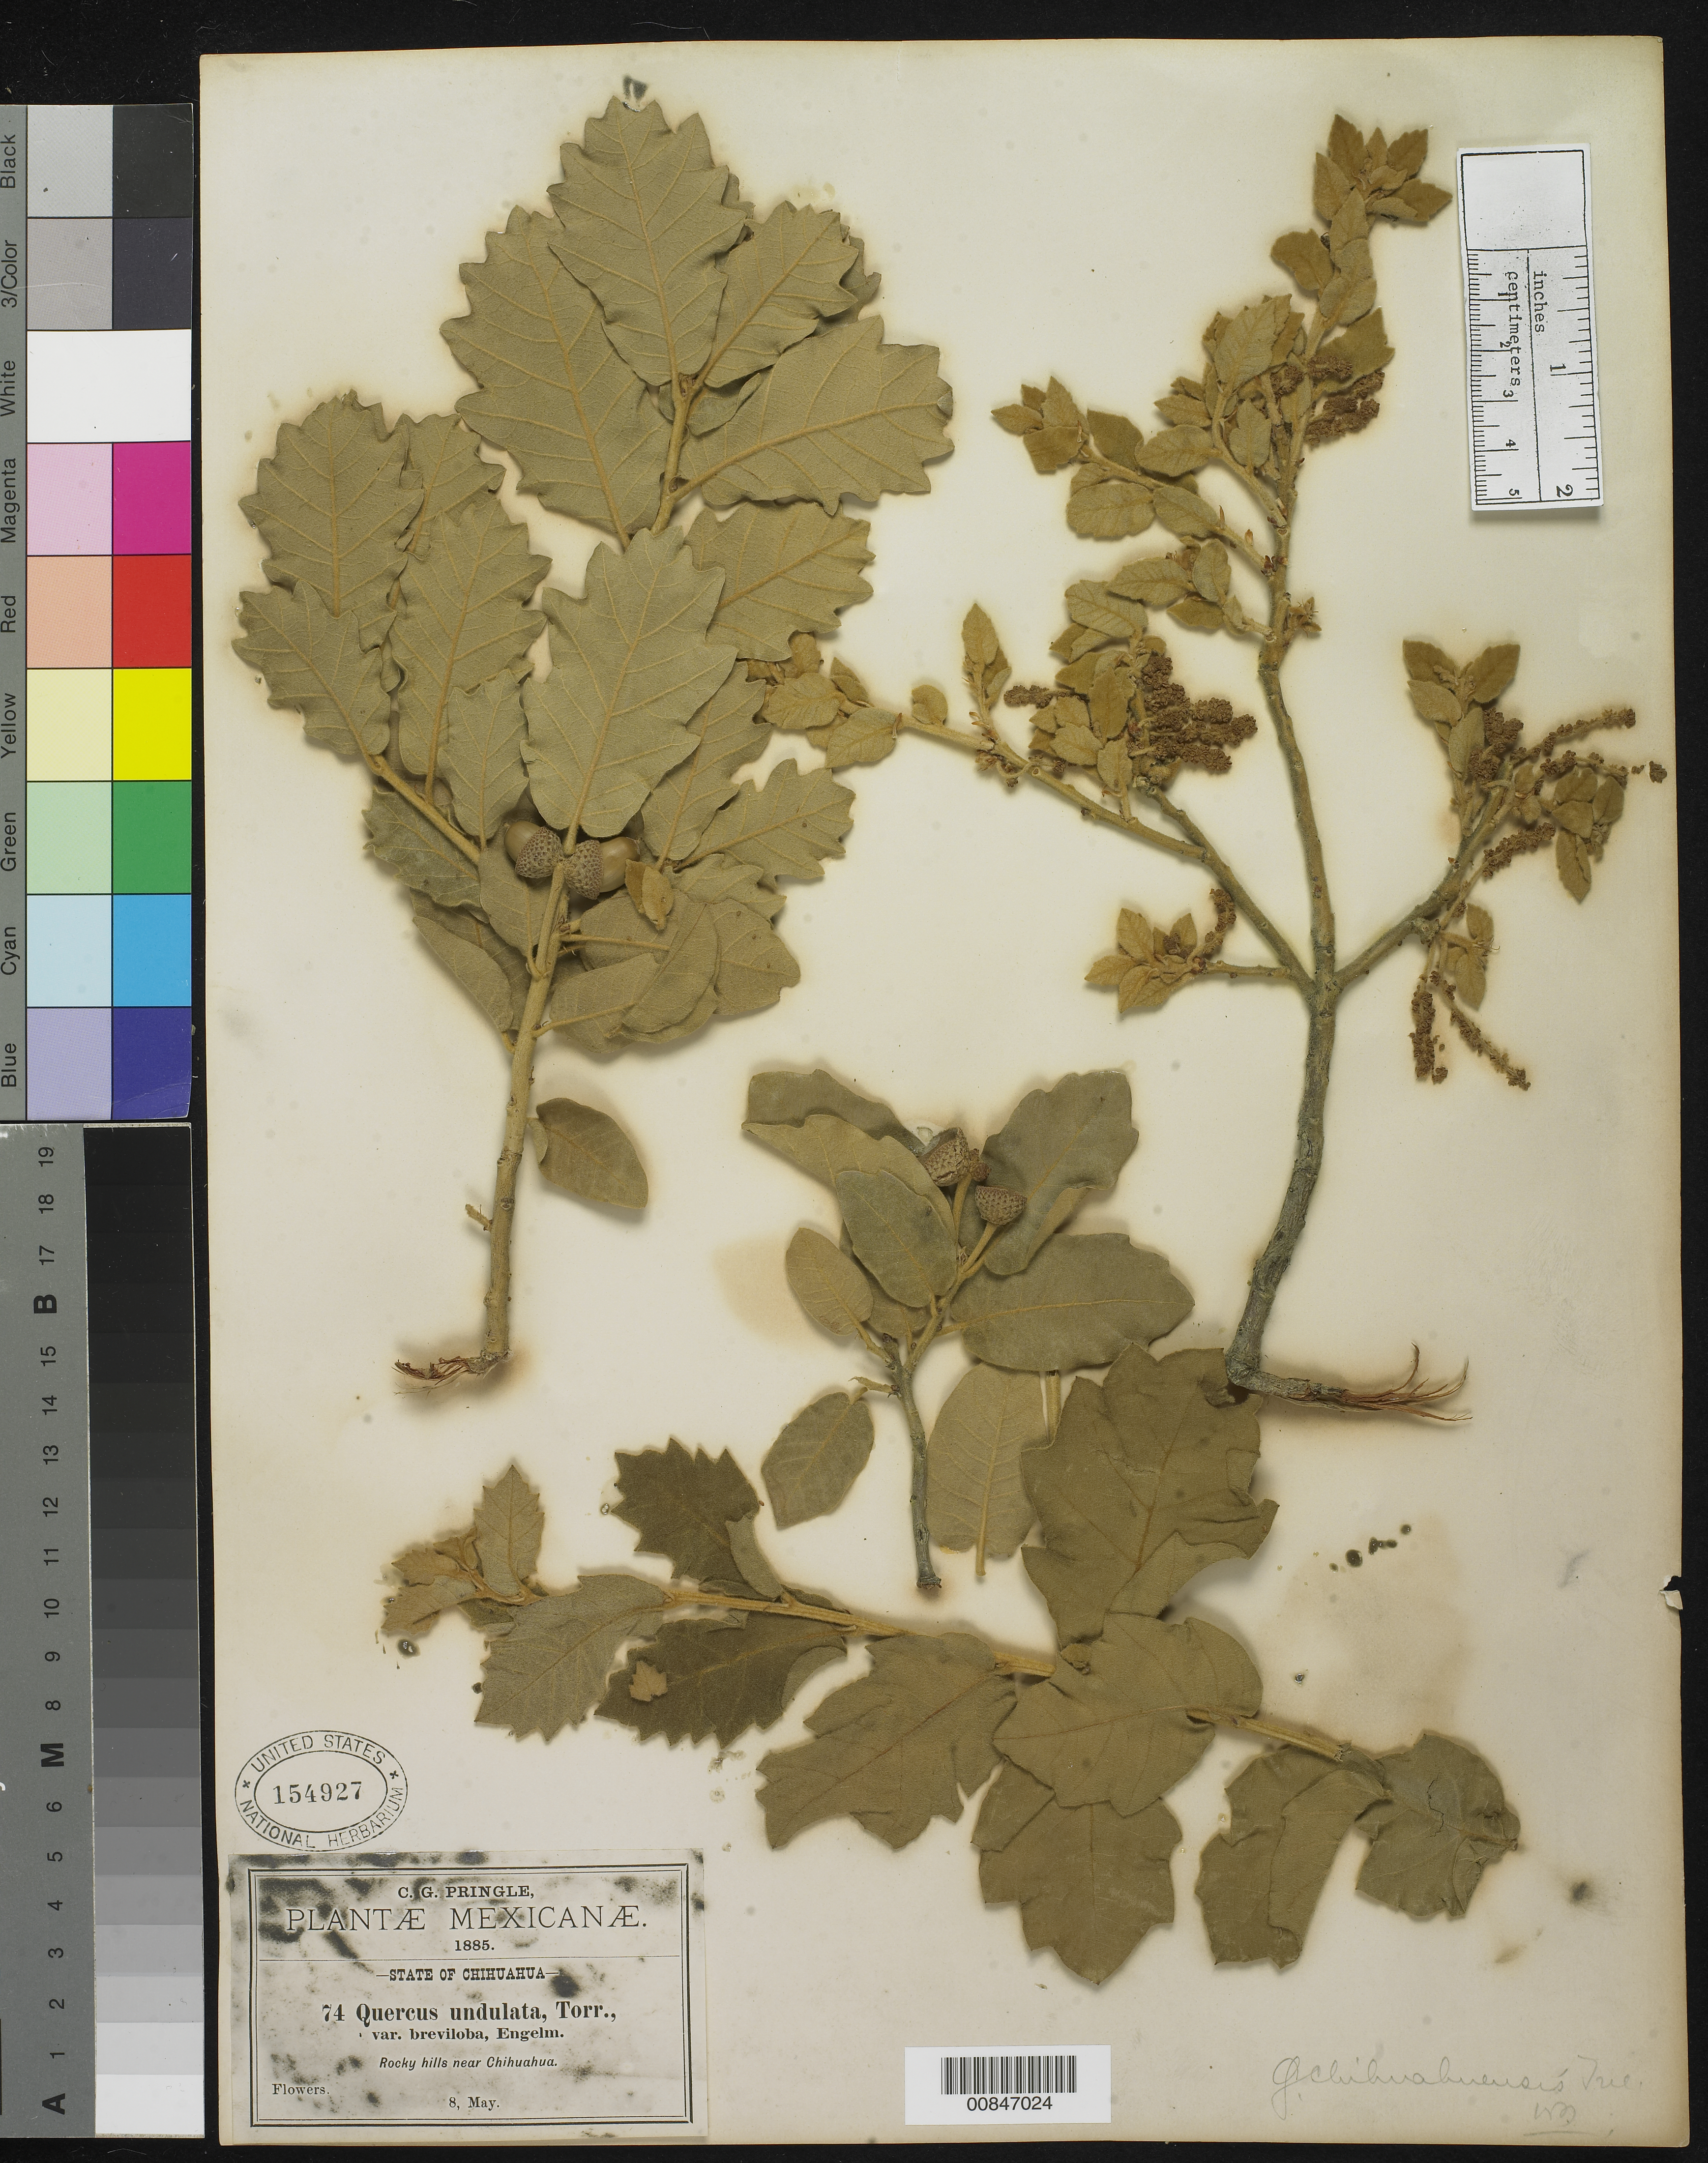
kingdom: Plantae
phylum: Tracheophyta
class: Magnoliopsida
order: Malpighiales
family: Euphorbiaceae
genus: Euphorbia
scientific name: Euphorbia prostrata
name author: Aiton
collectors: E. Palmer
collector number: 91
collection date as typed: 01 Feb 1907 to 09 Apr 1907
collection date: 1907-02-01/1907-04-09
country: Mexico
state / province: Tamaulipas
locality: Vicinity of Victoria.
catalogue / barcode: US 572321